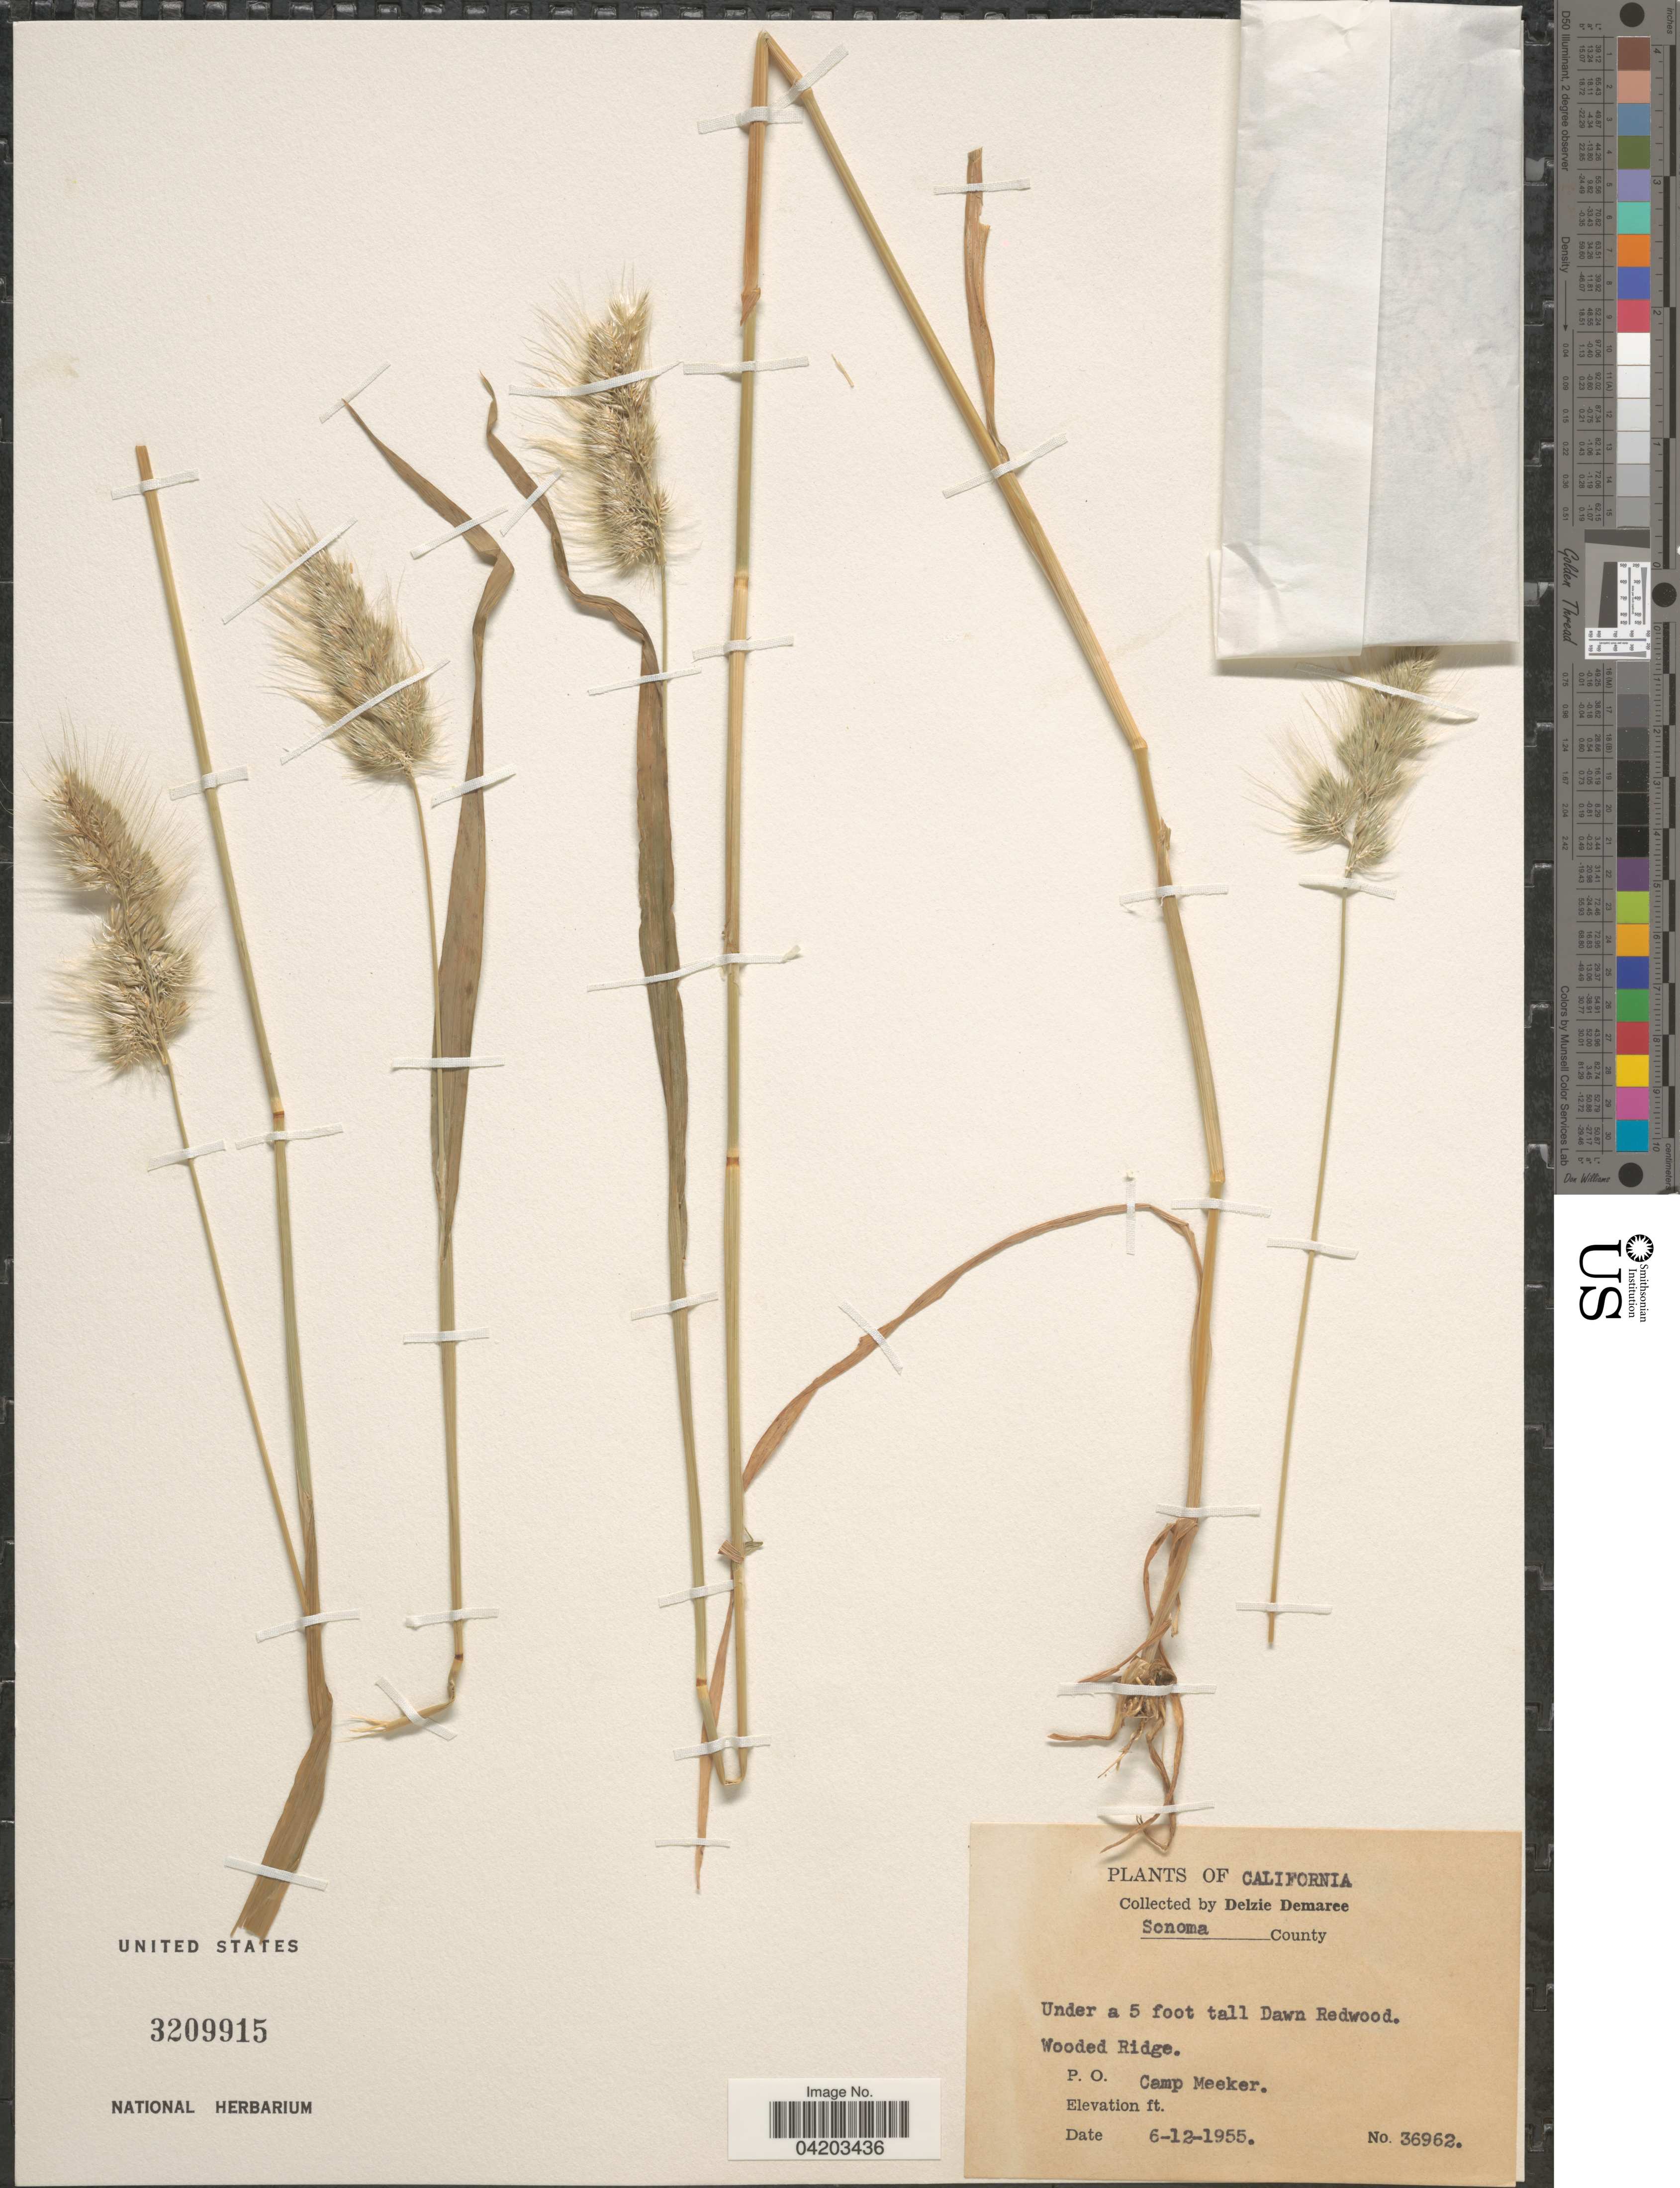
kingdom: Plantae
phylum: Tracheophyta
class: Liliopsida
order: Poales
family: Poaceae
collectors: D. Demaree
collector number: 36962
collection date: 1955-06-12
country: United States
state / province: California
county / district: Sonoma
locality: Sonoma County. Wooded Ridge. P. O. Camp Meeker.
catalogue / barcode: US 3209915